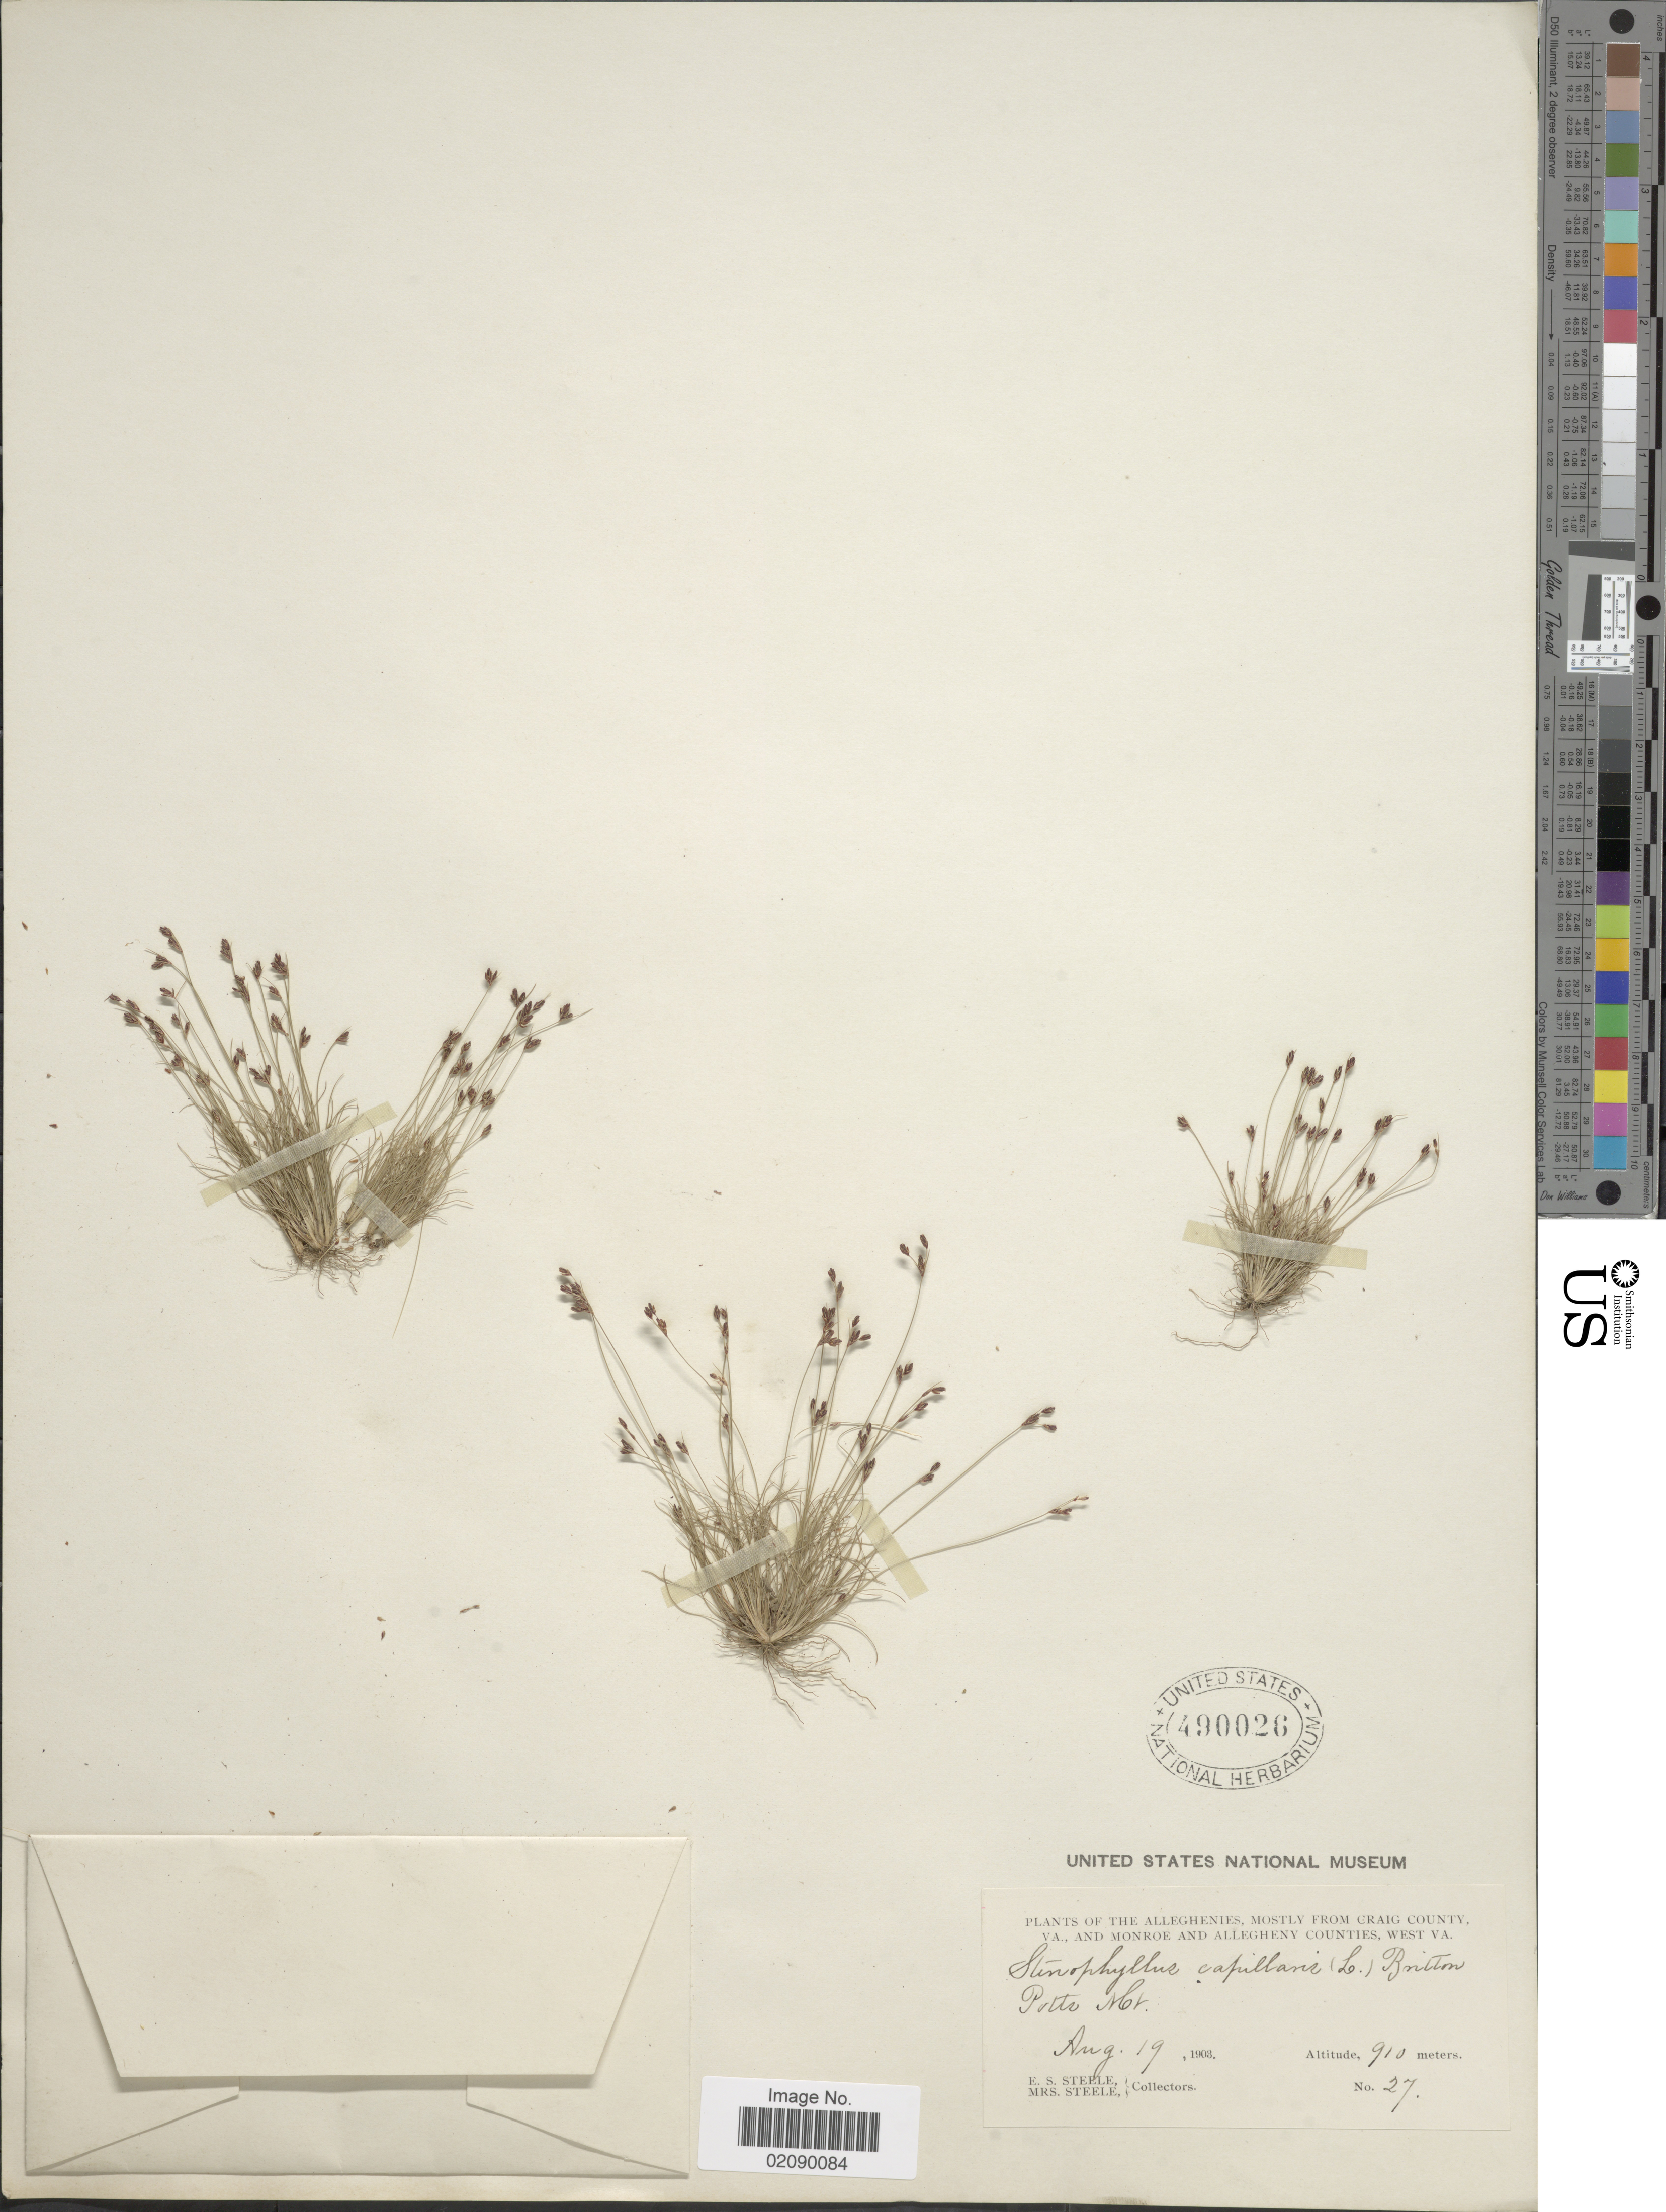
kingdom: Plantae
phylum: Tracheophyta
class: Liliopsida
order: Poales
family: Cyperaceae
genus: Bulbostylis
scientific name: Bulbostylis capillaris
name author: (L.) Kunth ex C.B. Clarke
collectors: E. Steele & Mrs. E. S. Steele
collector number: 27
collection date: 1903-08-19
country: United States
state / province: Virginia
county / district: Craig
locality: The Alleghenies, Mostly from Craig County, VA, And Monroe and Allegheny Counties, West VA, Pottr Mt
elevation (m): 910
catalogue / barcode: US 490026